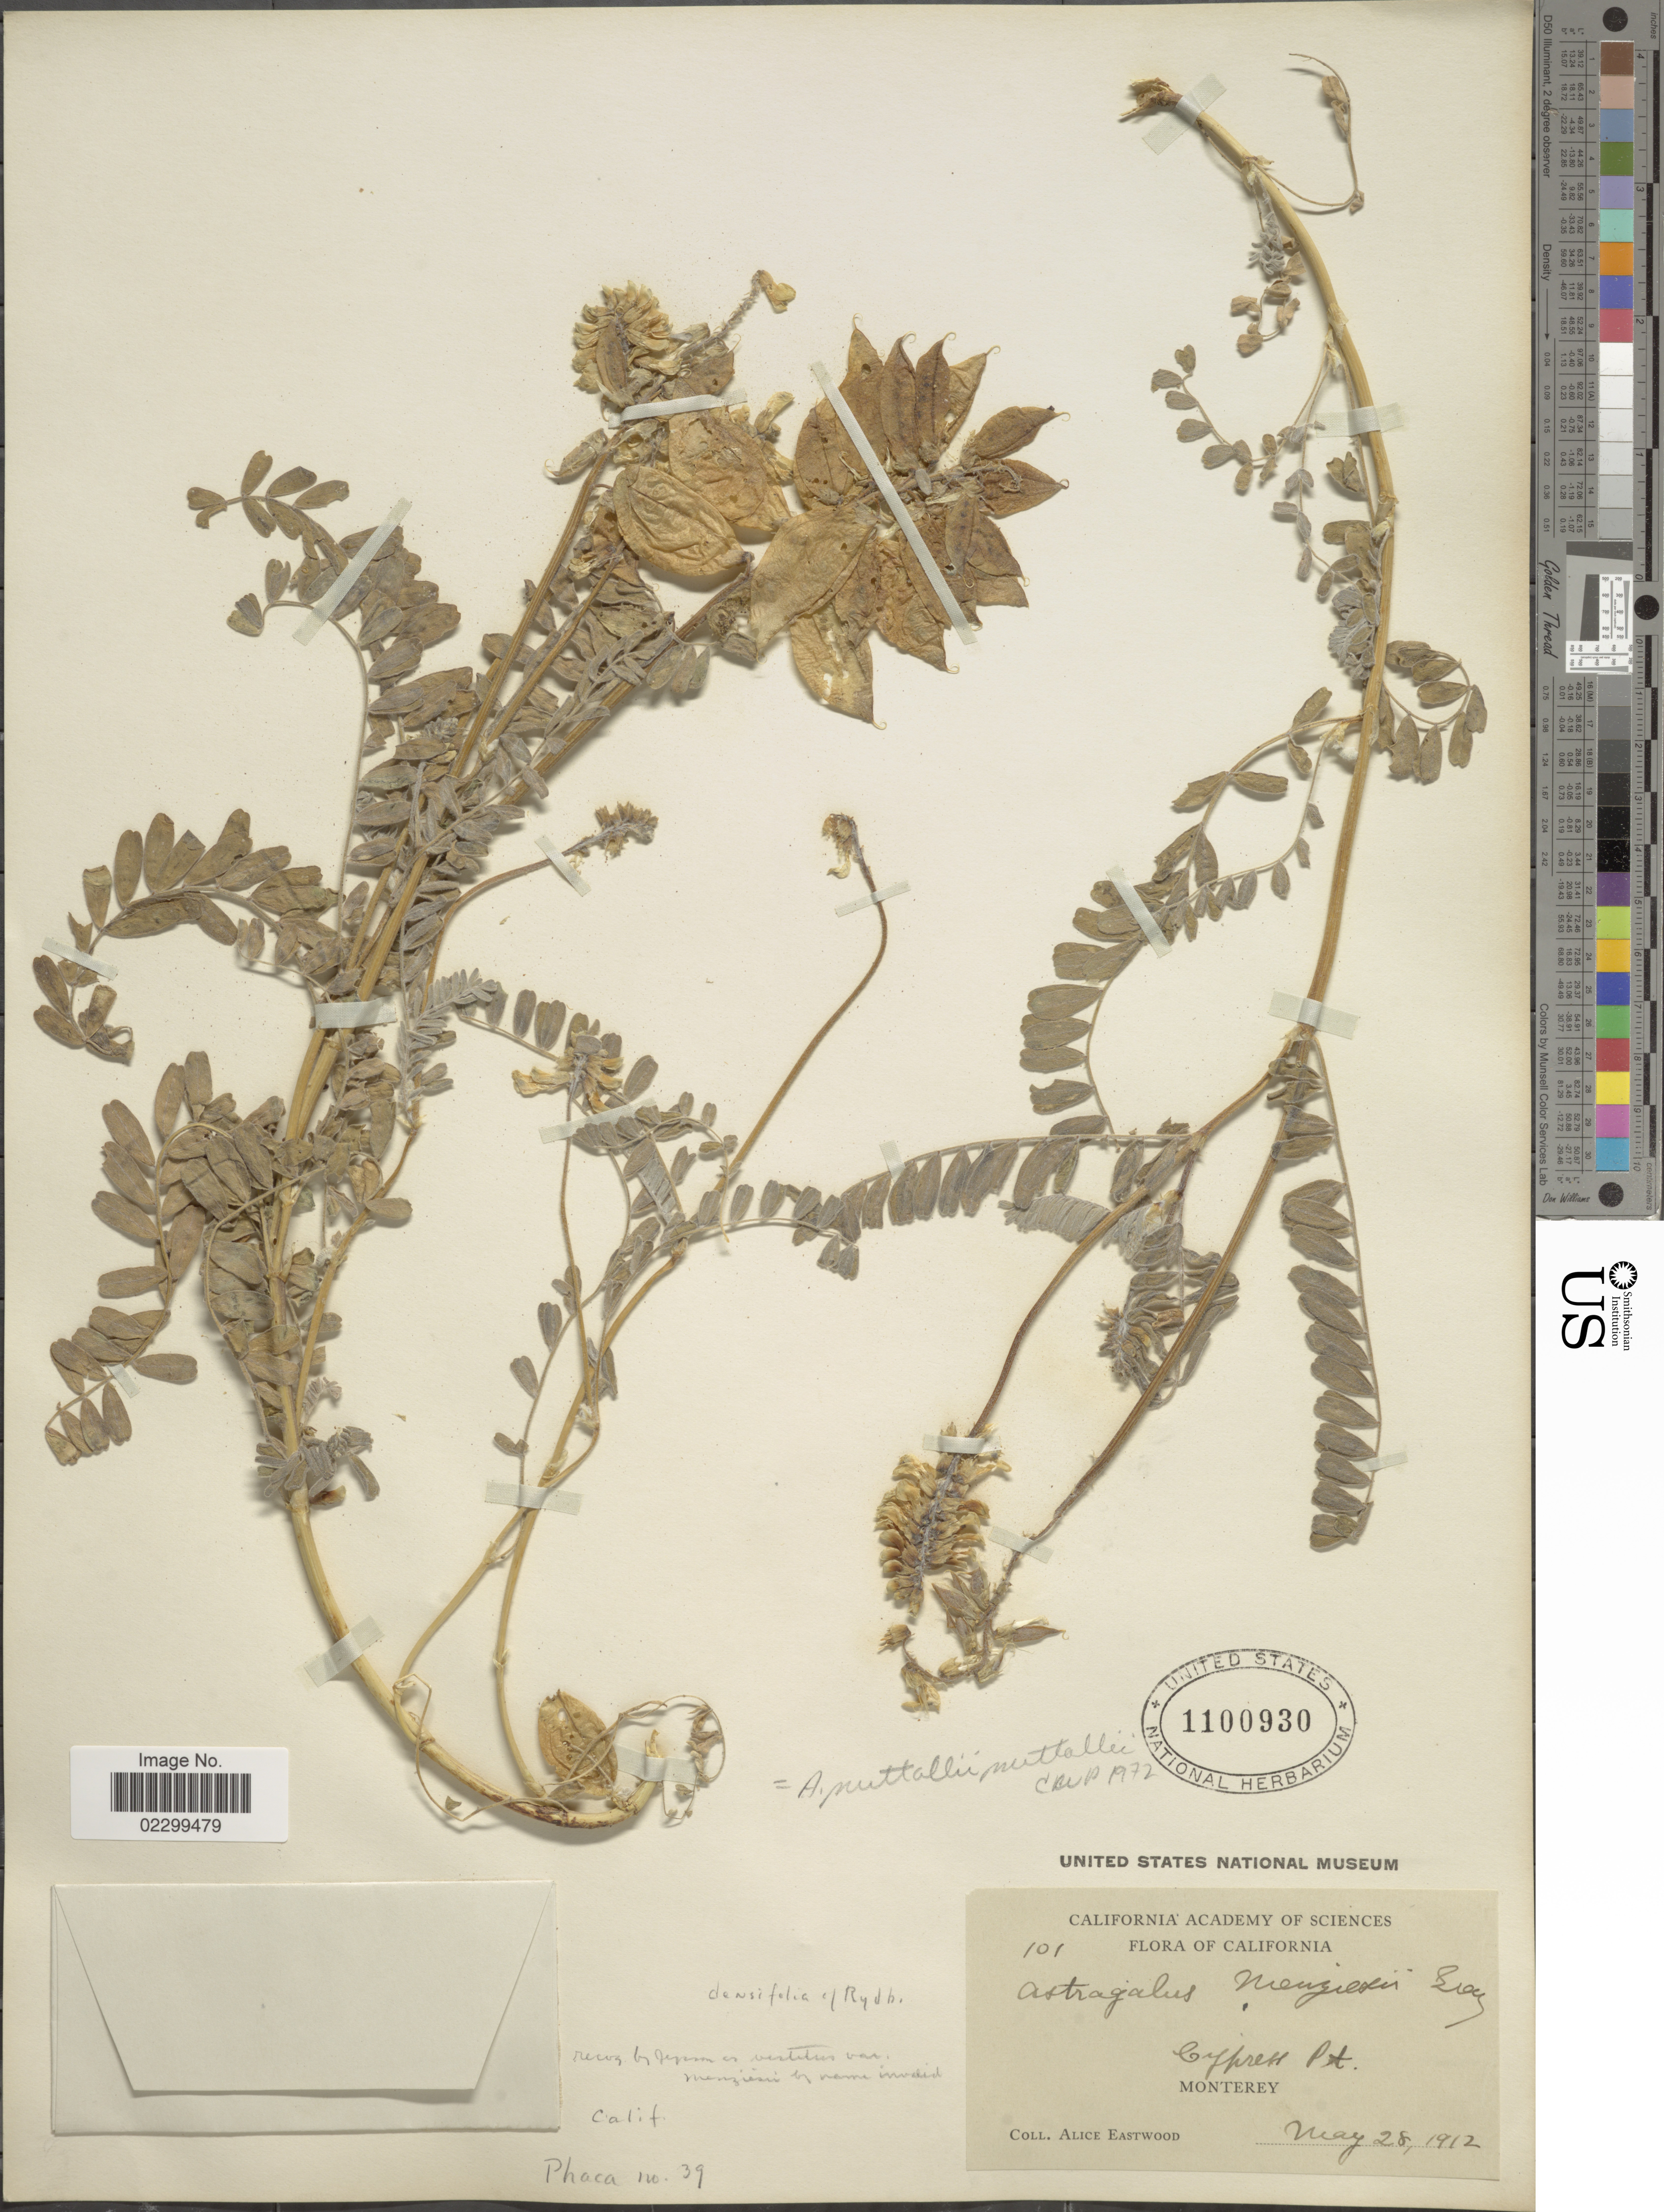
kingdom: Plantae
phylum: Tracheophyta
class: Magnoliopsida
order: Fabales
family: Fabaceae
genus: Astragalus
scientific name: Astragalus emoryanus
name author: (Rydb.) Cory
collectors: A. Eastwood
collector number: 101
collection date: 1912-05-28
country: United States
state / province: California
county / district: Monterey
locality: Monterey, Cypress Pt.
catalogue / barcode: US 1100930